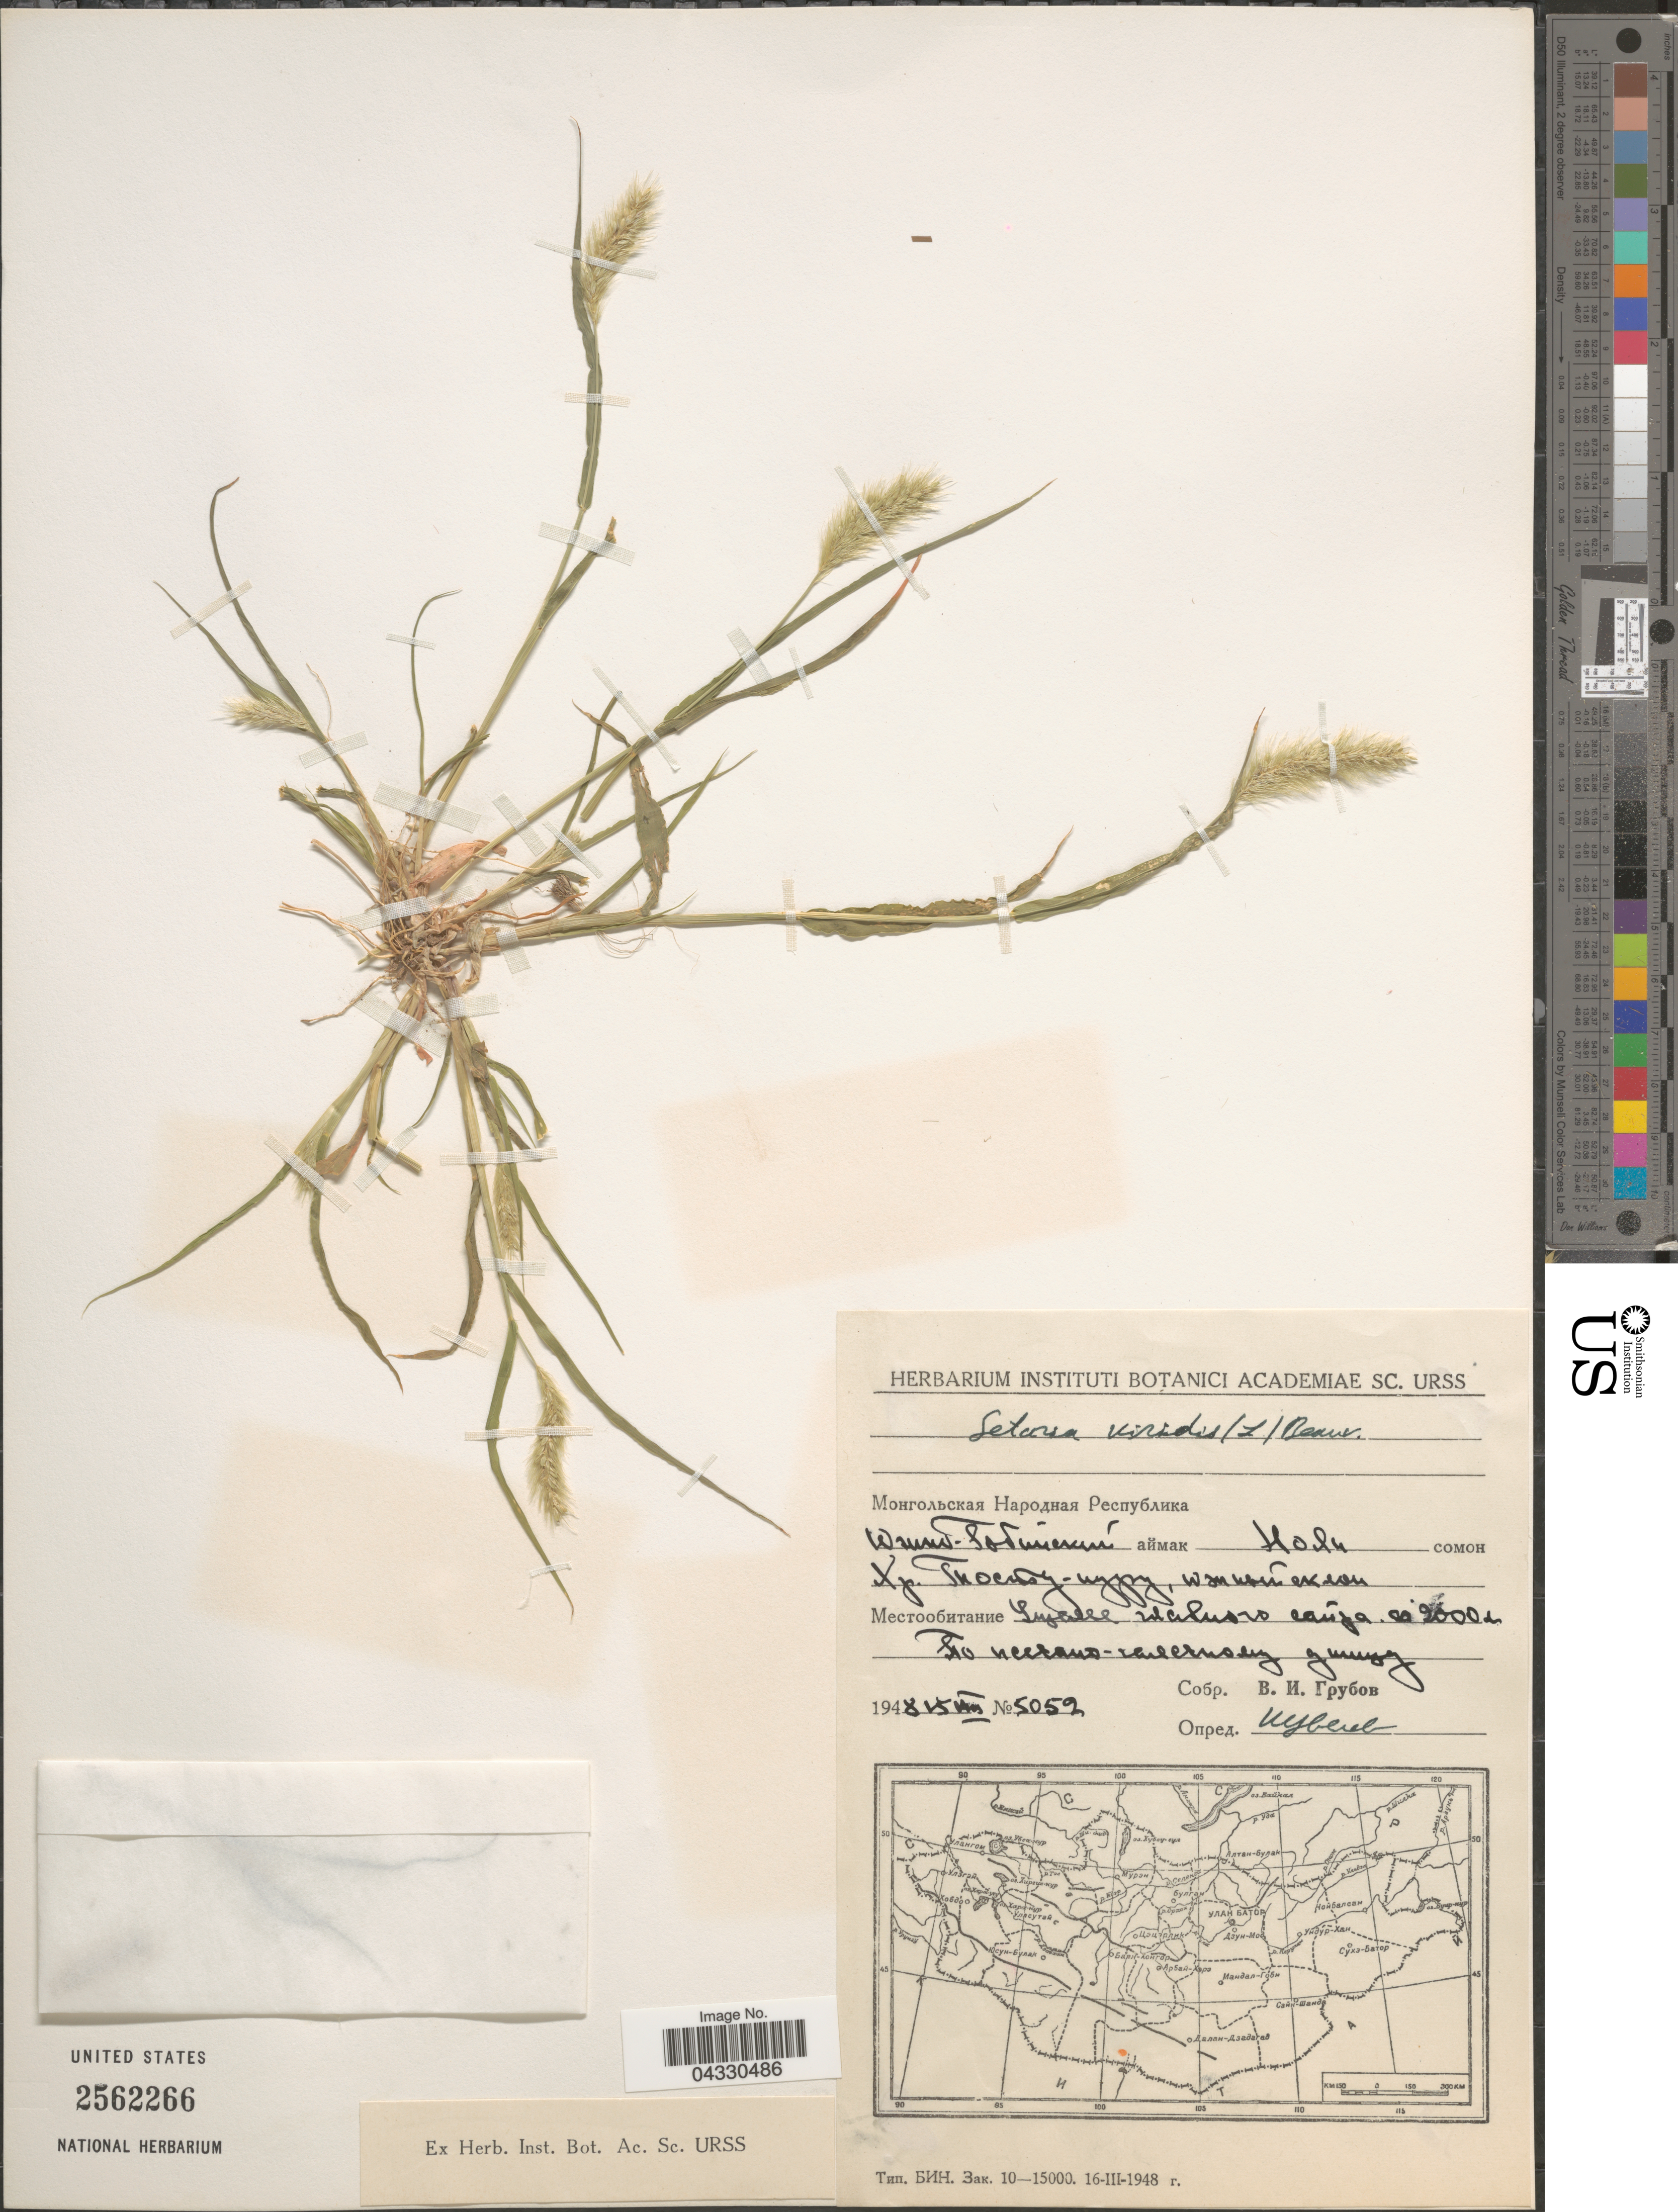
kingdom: Plantae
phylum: Tracheophyta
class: Liliopsida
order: Poales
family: Poaceae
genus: Setaria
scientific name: Setaria viridis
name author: (L.) P. Beauv.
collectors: V. I. Grubov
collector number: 5052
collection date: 1948-08-15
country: Mongolia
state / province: Omnogovi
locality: Noyon District, Tost-nuru ridge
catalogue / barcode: US 2562266